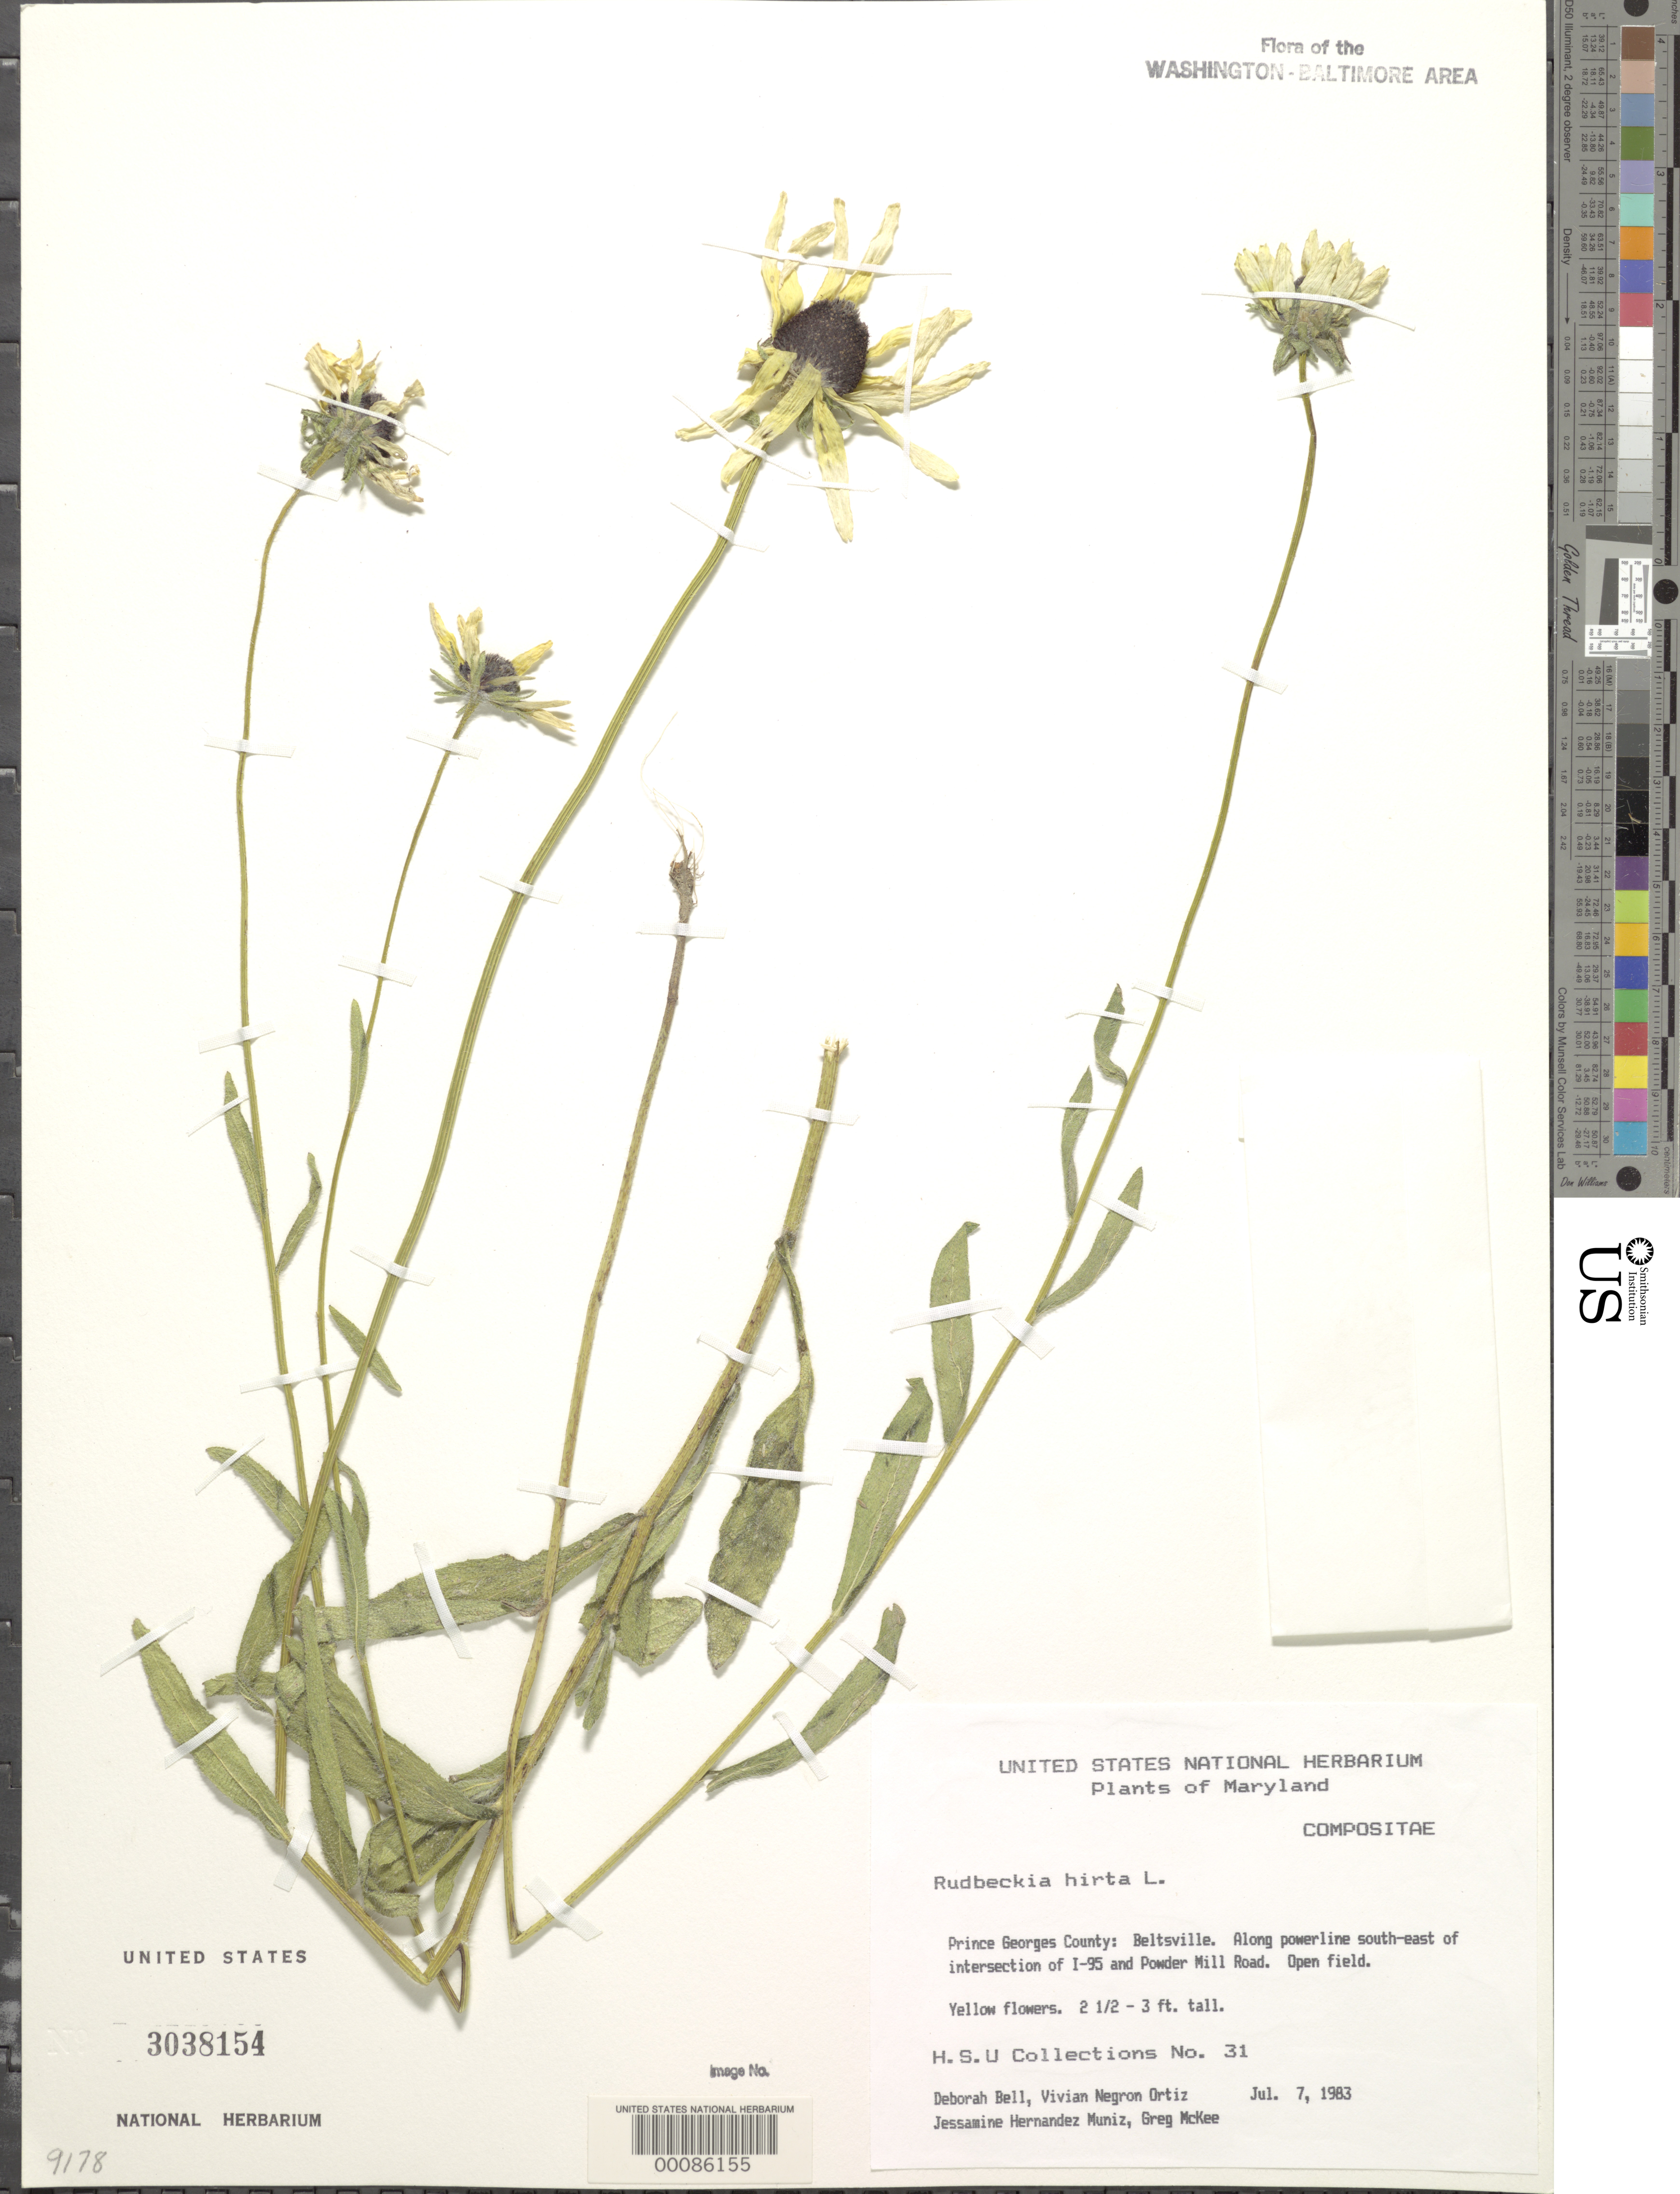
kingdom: Plantae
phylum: Tracheophyta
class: Magnoliopsida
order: Asterales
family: Asteraceae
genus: Rudbeckia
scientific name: Rudbeckia hirta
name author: L.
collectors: D. A. Bell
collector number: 31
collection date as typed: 07 Jul 1983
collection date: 1983-07-07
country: United States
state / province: Maryland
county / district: Prince George's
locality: Beltsville SE of 1-95 and Powder Mill Road intersection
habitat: Open field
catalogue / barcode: US 3038154